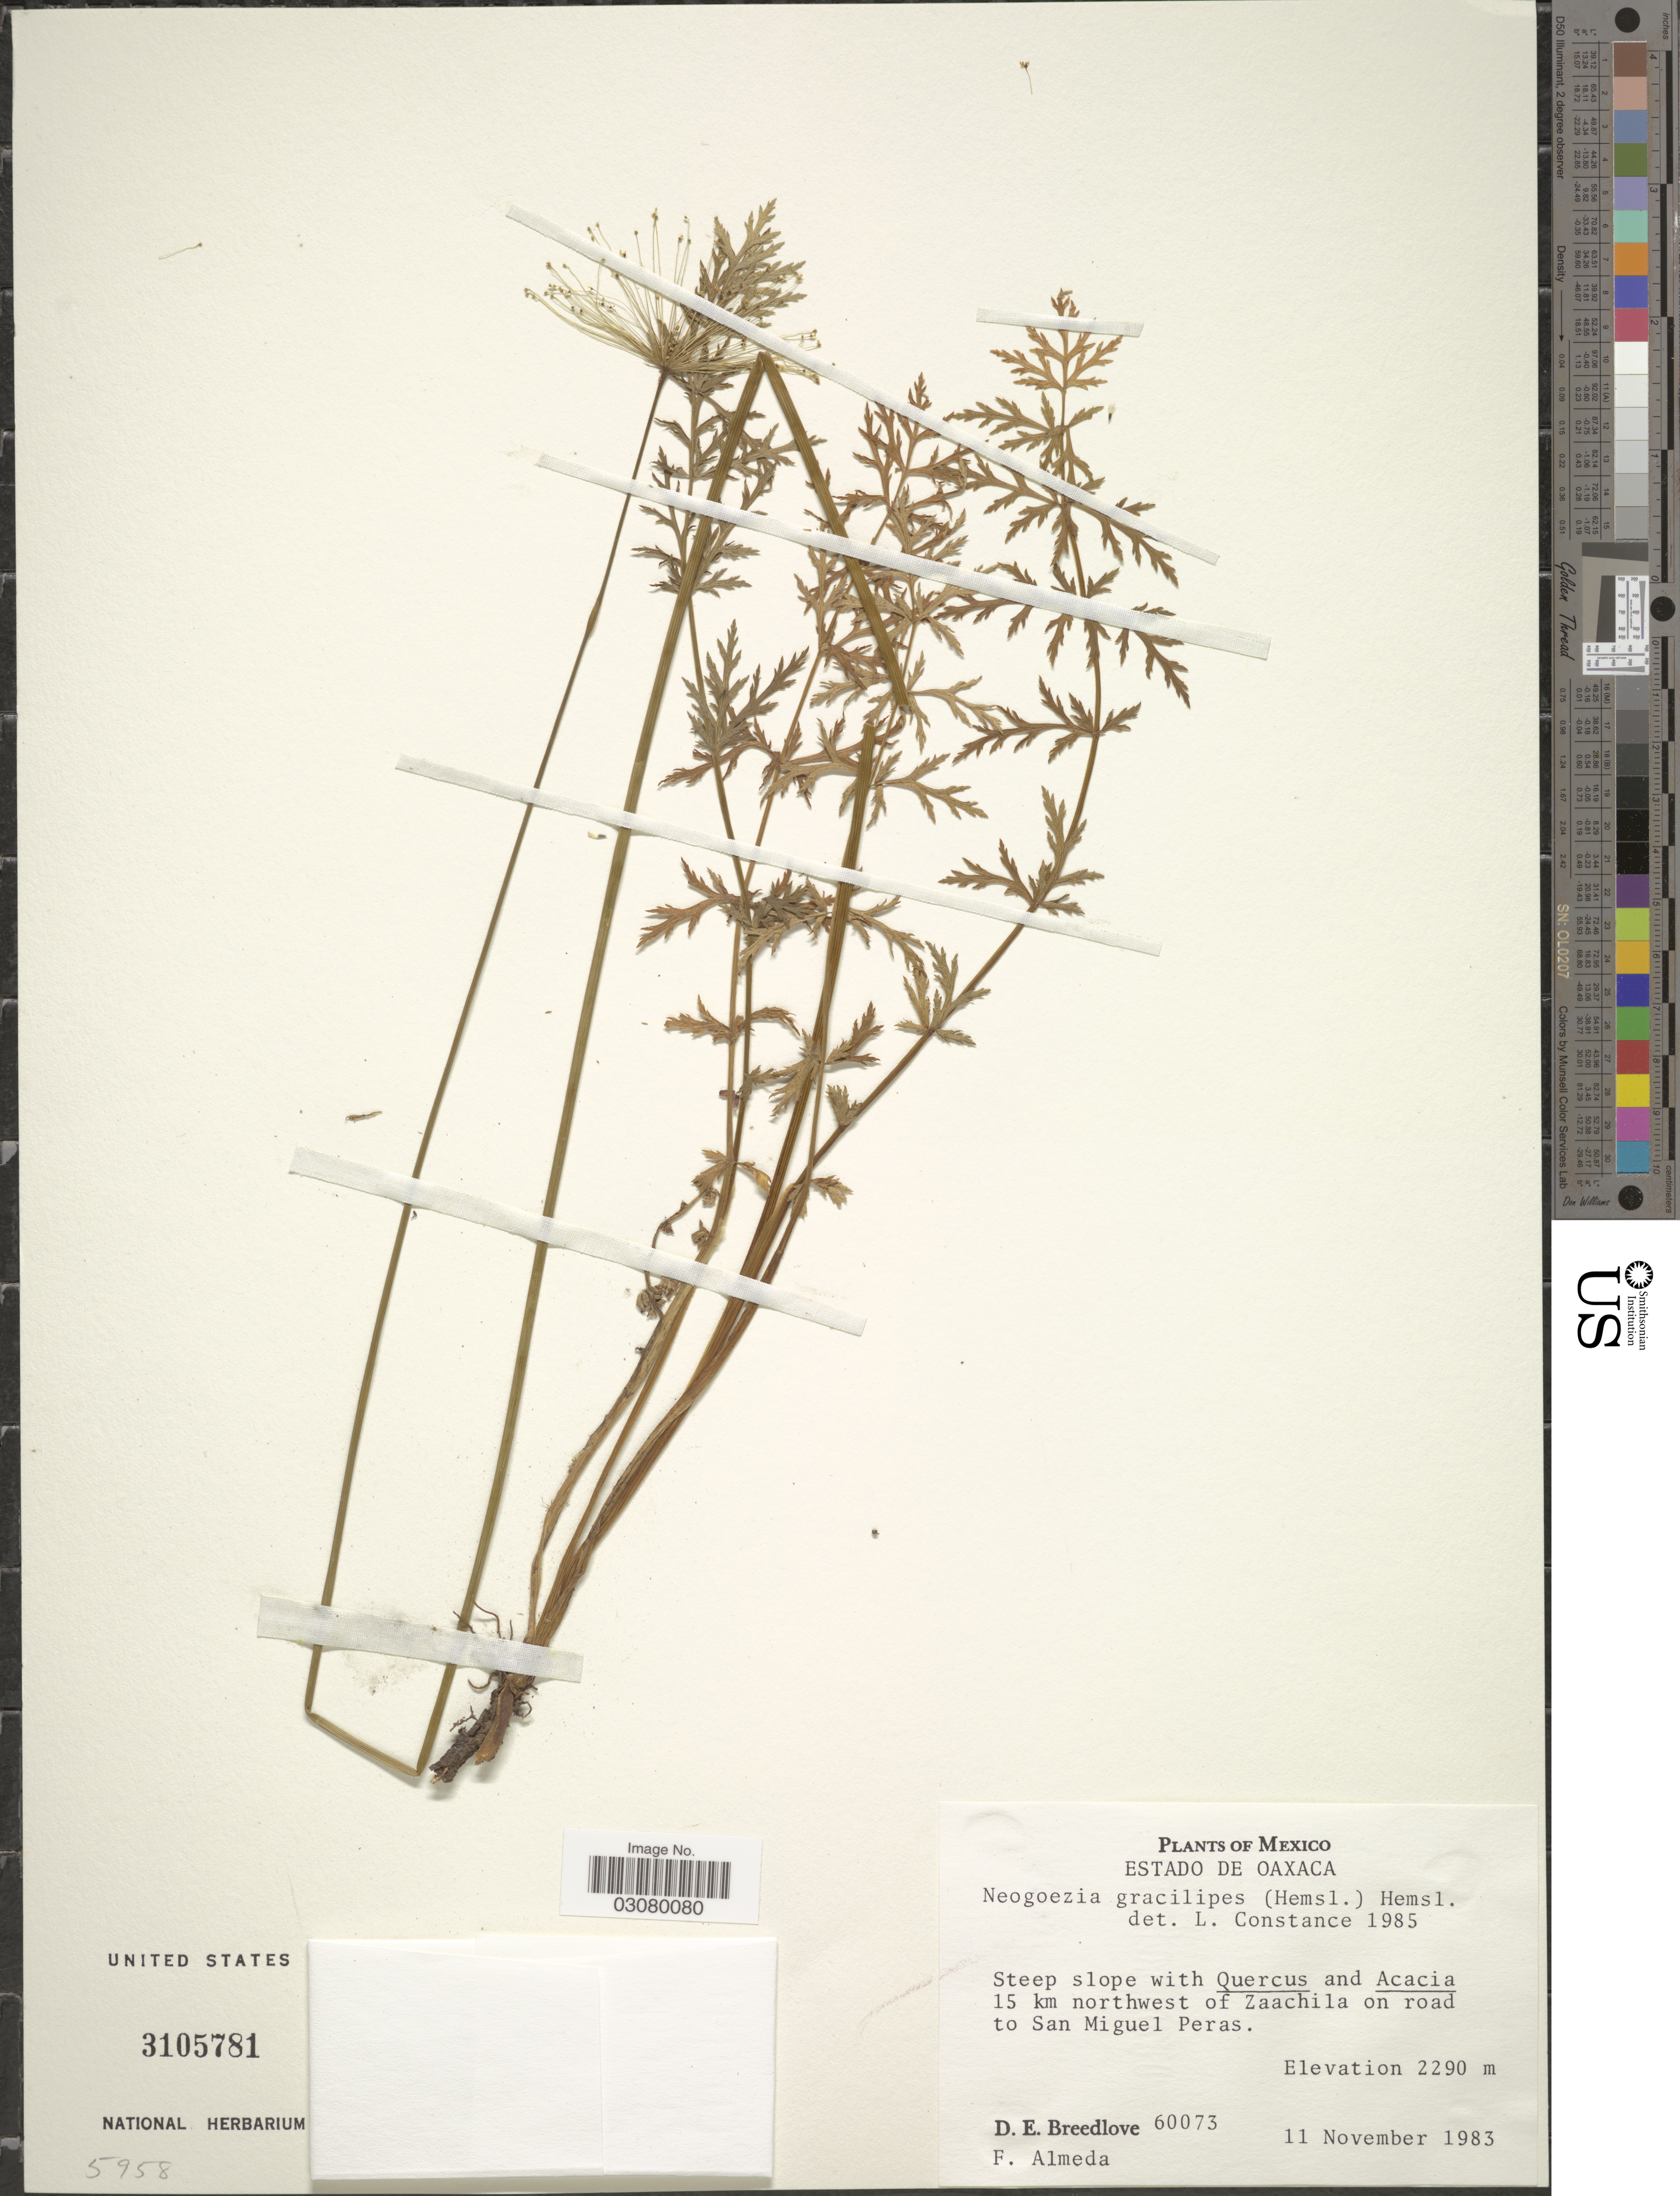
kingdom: Plantae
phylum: Tracheophyta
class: Magnoliopsida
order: Apiales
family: Apiaceae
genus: Neogoezia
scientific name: Neogoezia gracilipes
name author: (Hemsl.) Hemsl.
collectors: D. E. Breedlove & F. Almeda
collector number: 60073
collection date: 1983-11-11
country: Mexico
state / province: Oaxaca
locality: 15 km northwest of Zaachila on road to San Miguel Peras.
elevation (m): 2290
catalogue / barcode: US 3105781